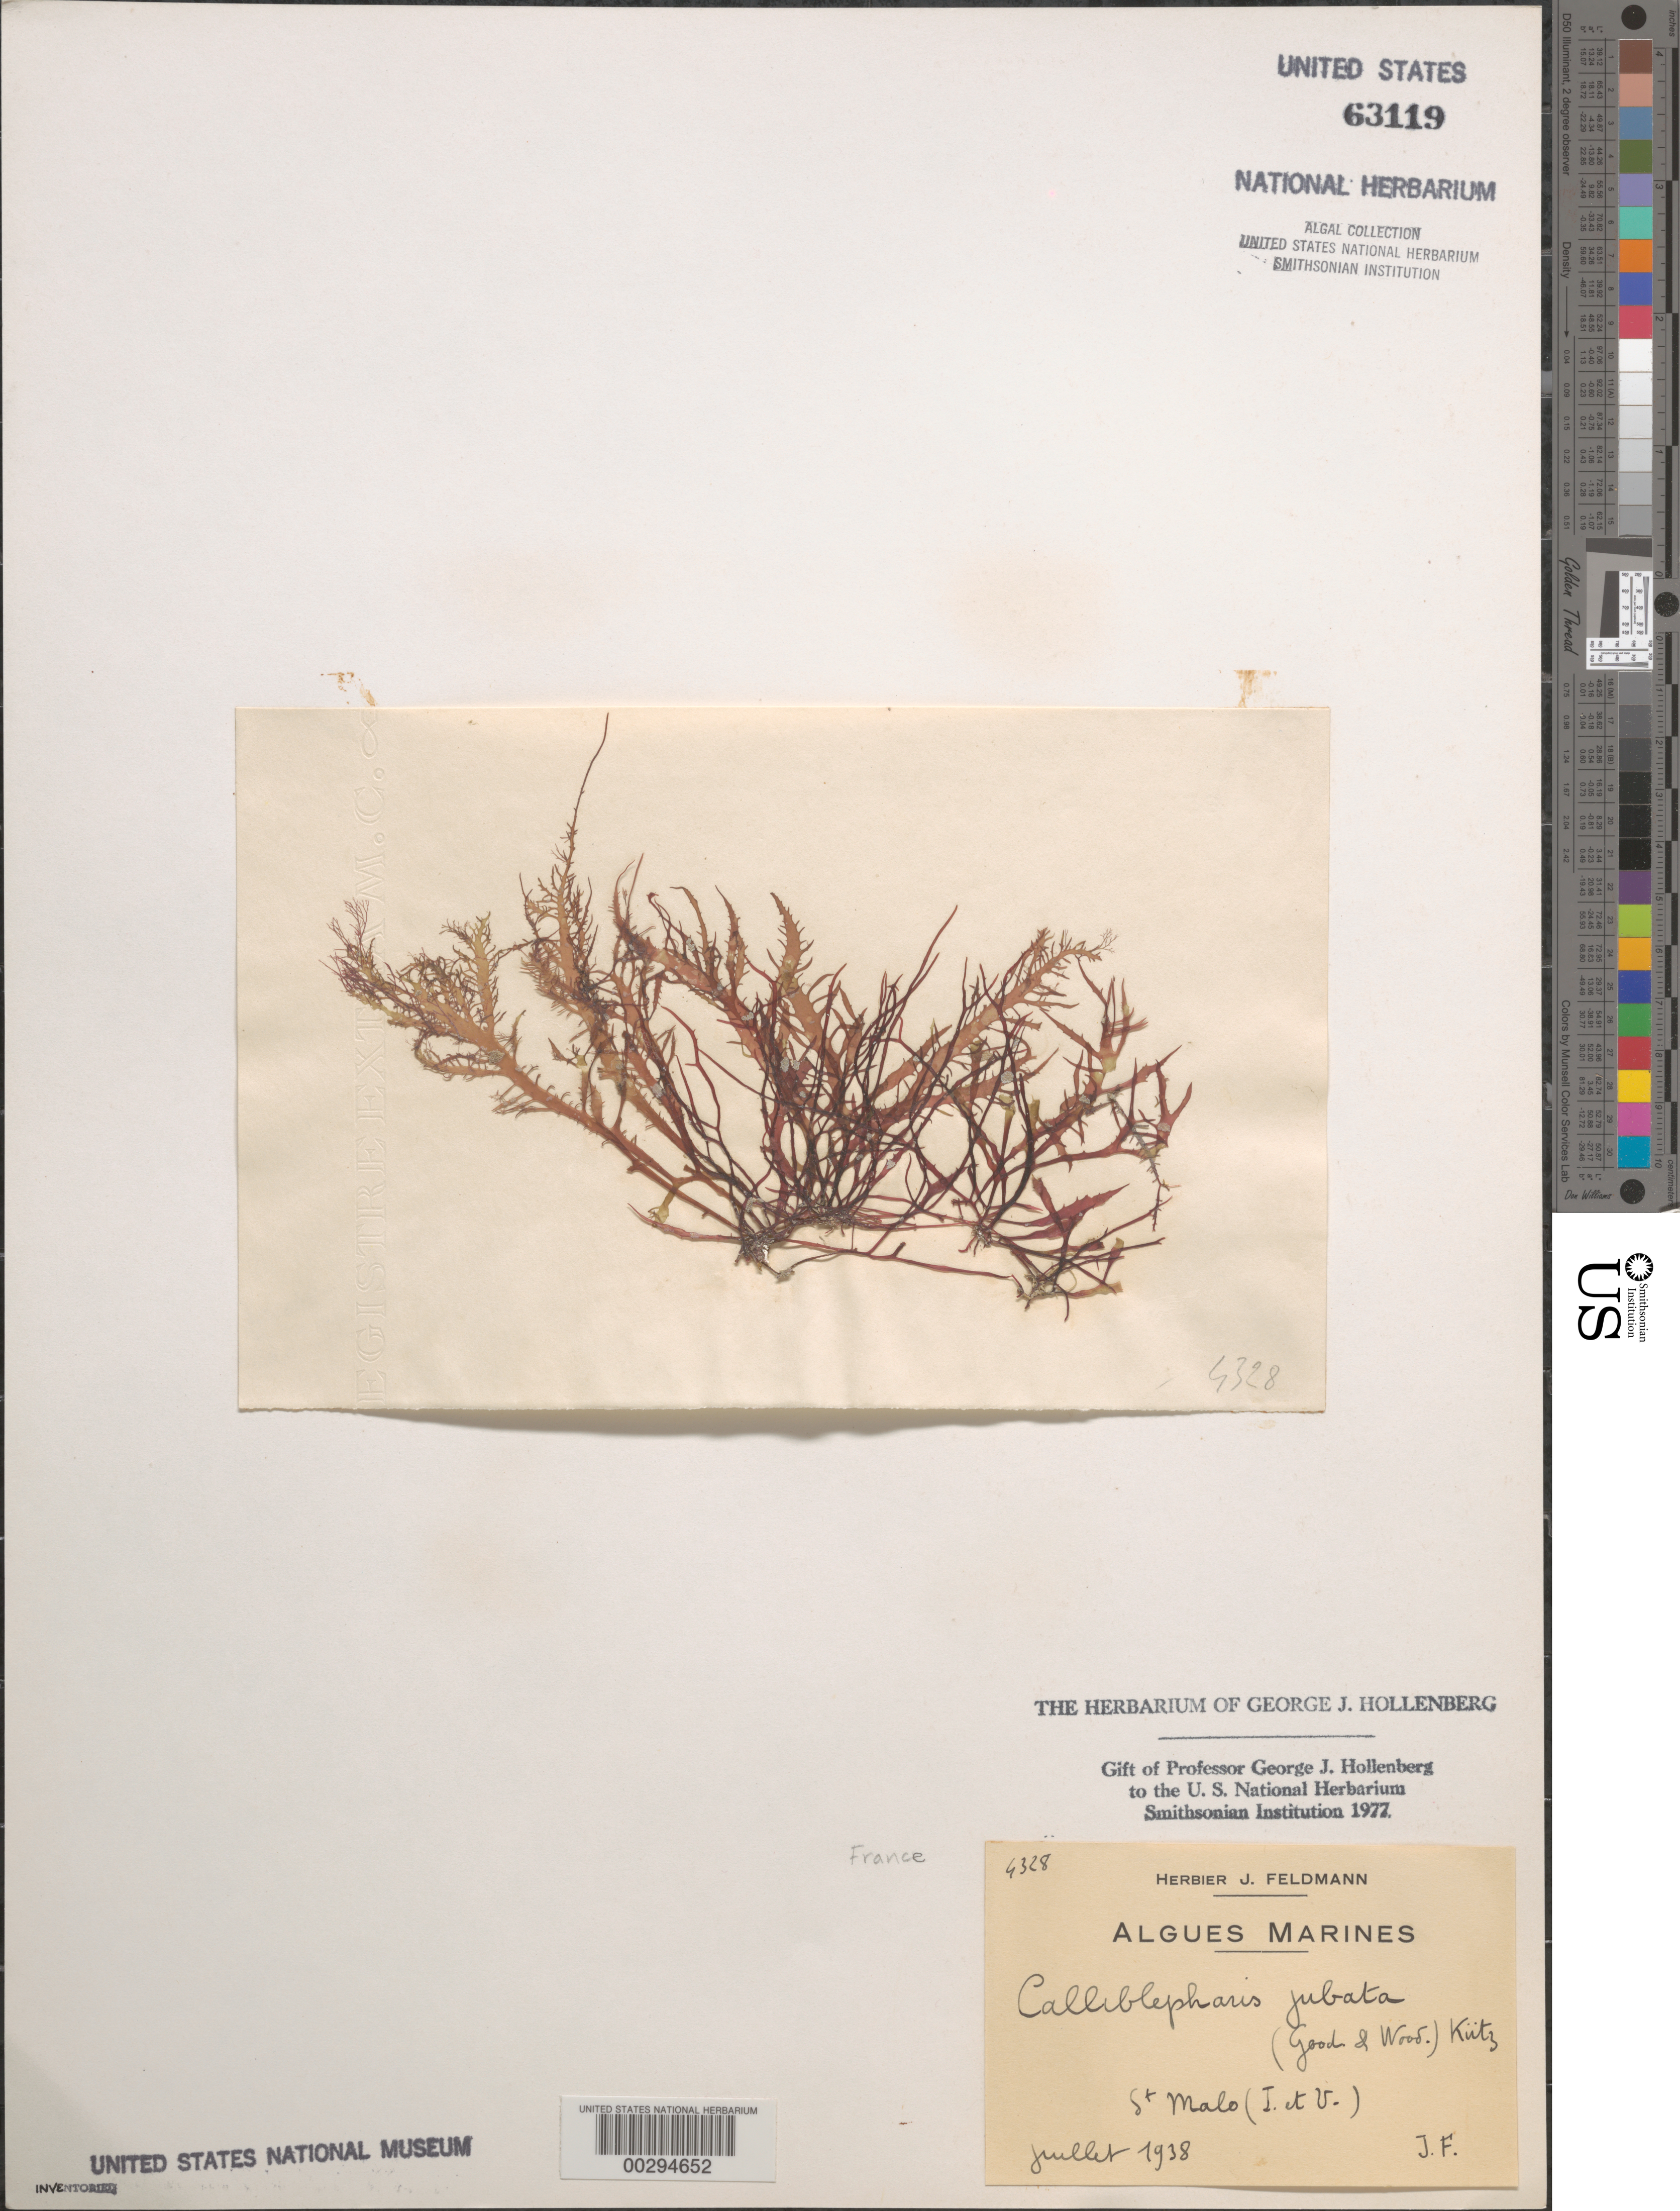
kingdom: Plantae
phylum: Rhodophyta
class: Florideophyceae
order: Gigartinales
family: Cystocloniaceae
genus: Calliblepharis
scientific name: Calliblepharis jubata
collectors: J. Feldmann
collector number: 4328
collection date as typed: Jul 1938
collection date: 1938-07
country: France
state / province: Bretagne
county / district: Ille-et-Vilaine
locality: St. Malo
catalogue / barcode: US 63119